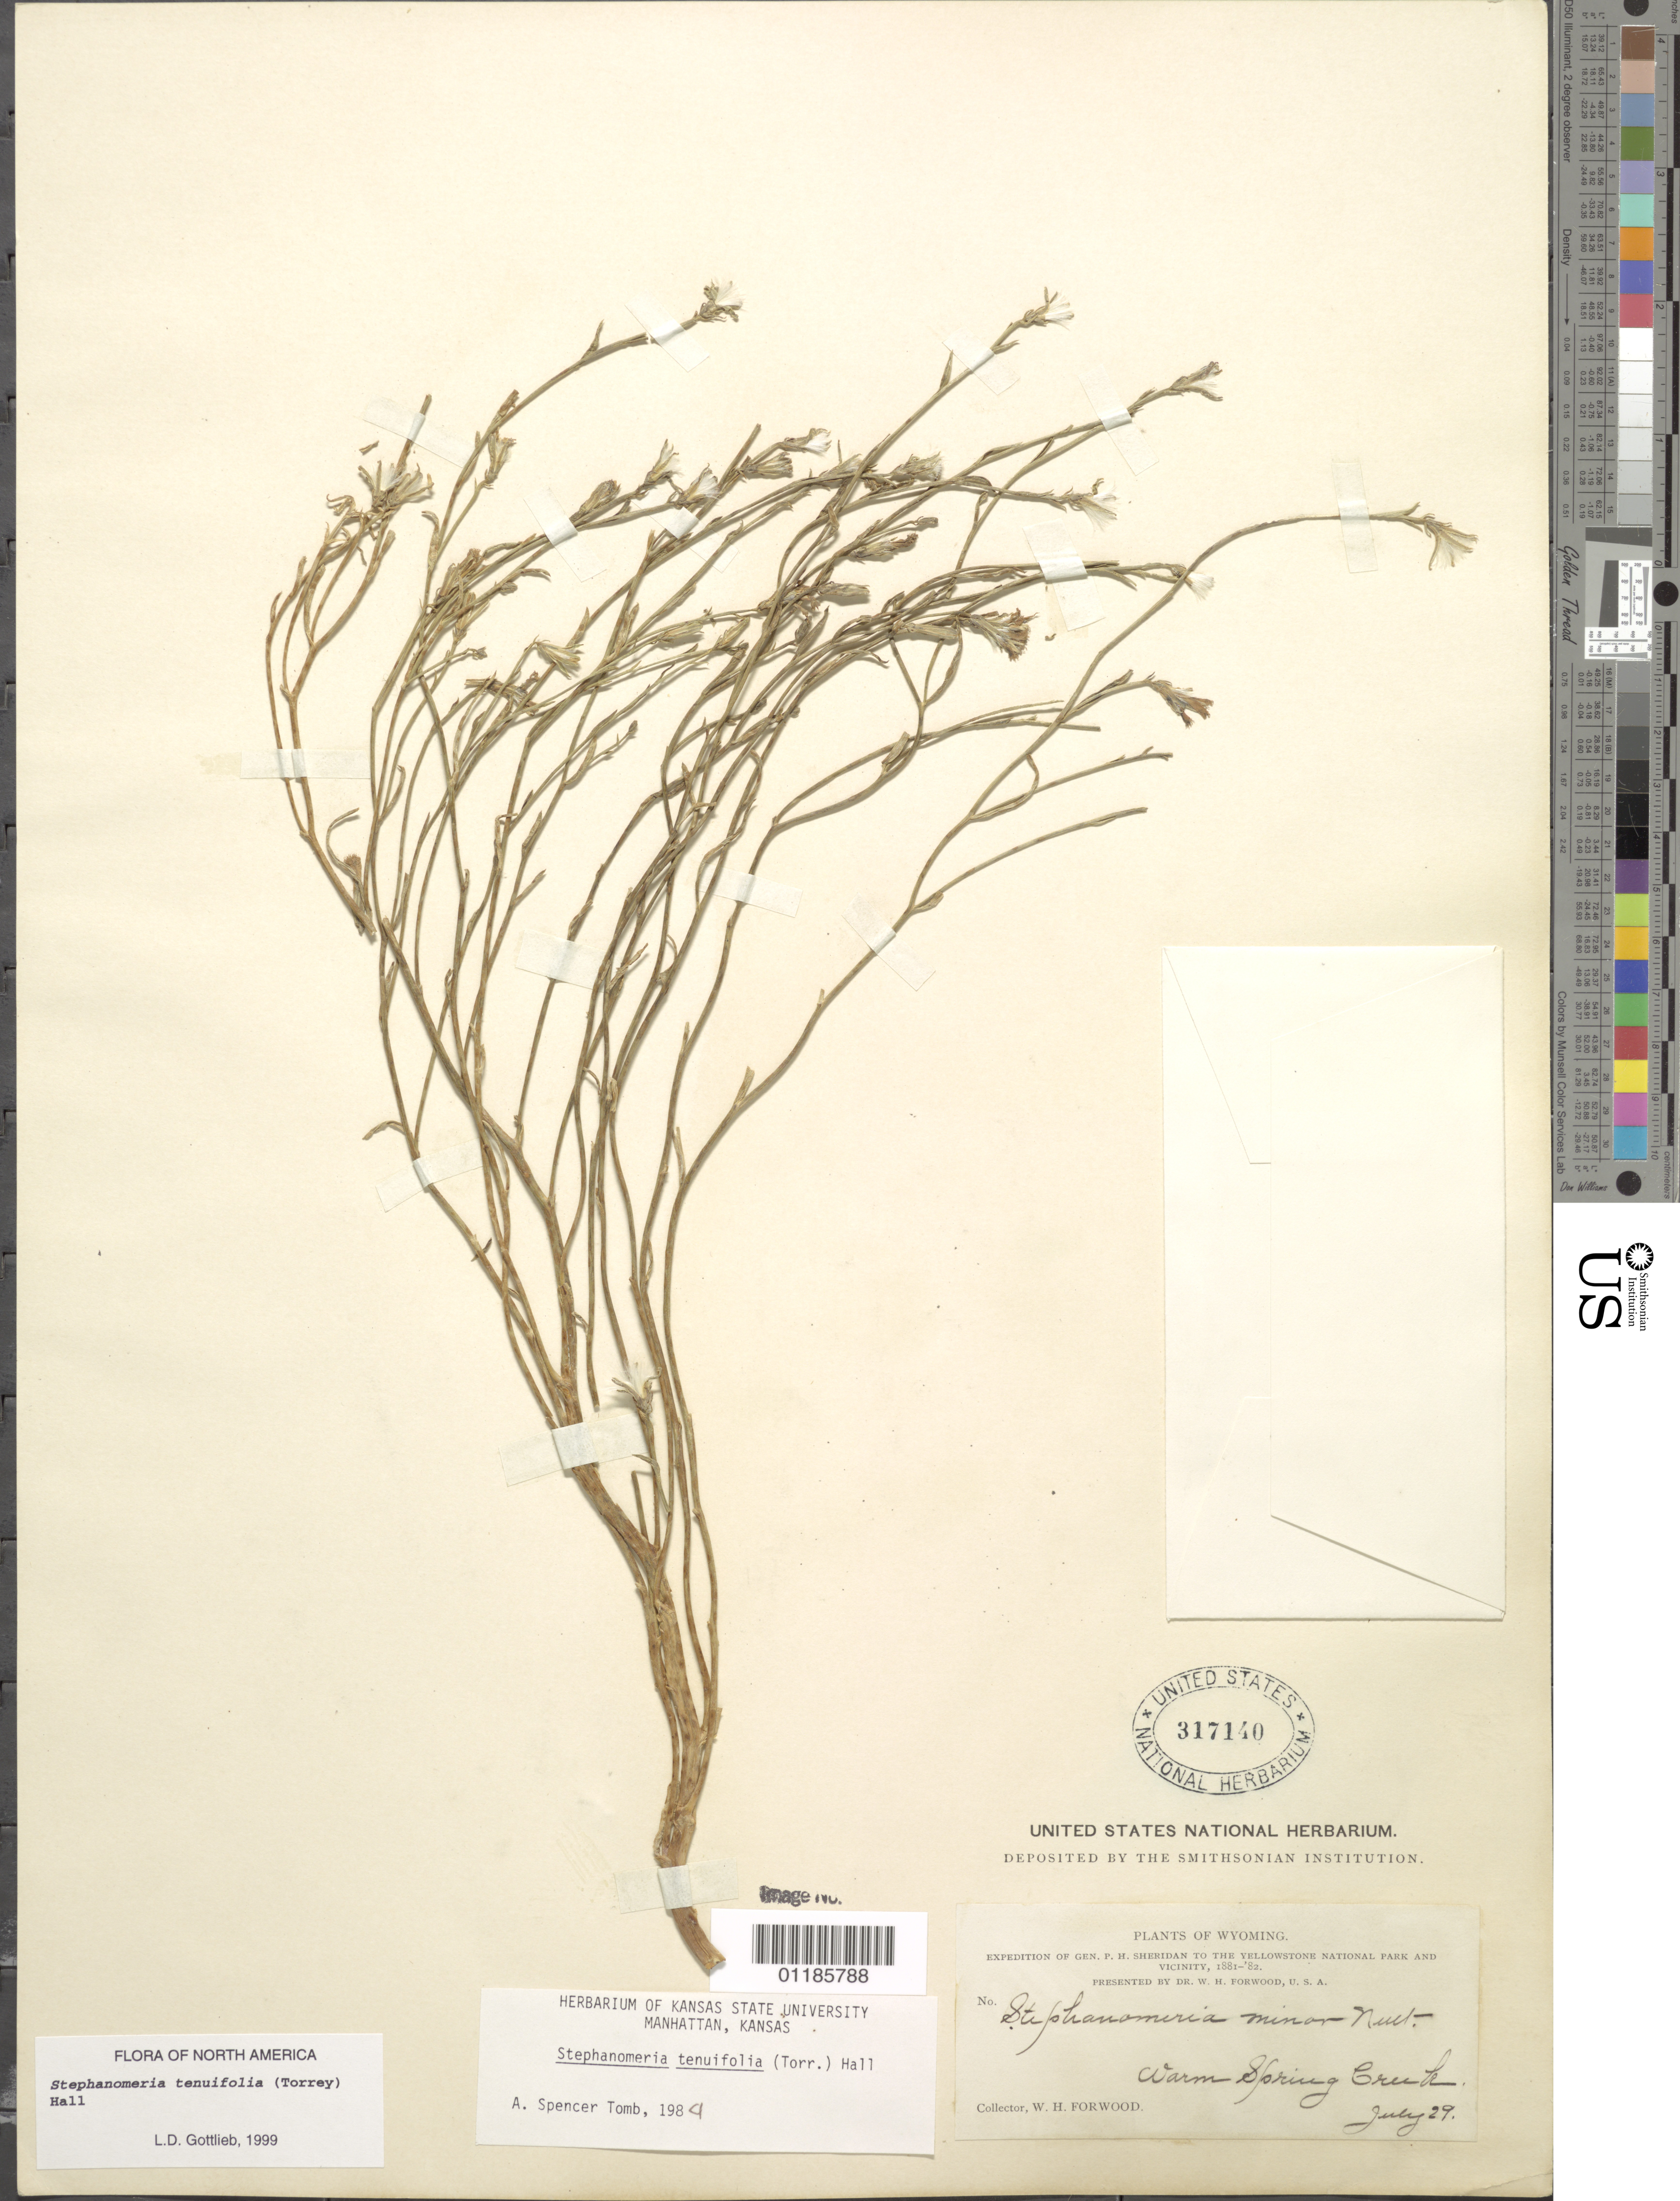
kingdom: Plantae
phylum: Tracheophyta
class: Magnoliopsida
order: Asterales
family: Asteraceae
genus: Stephanomeria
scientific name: Stephanomeria tenuifolia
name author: (Torr.) H.M. Hall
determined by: Gottlieb, L. D.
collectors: W. Forwood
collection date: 1881-07-29 or 1882-07-29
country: United States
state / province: Wyoming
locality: Warm Spring Creek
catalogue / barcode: US 317140